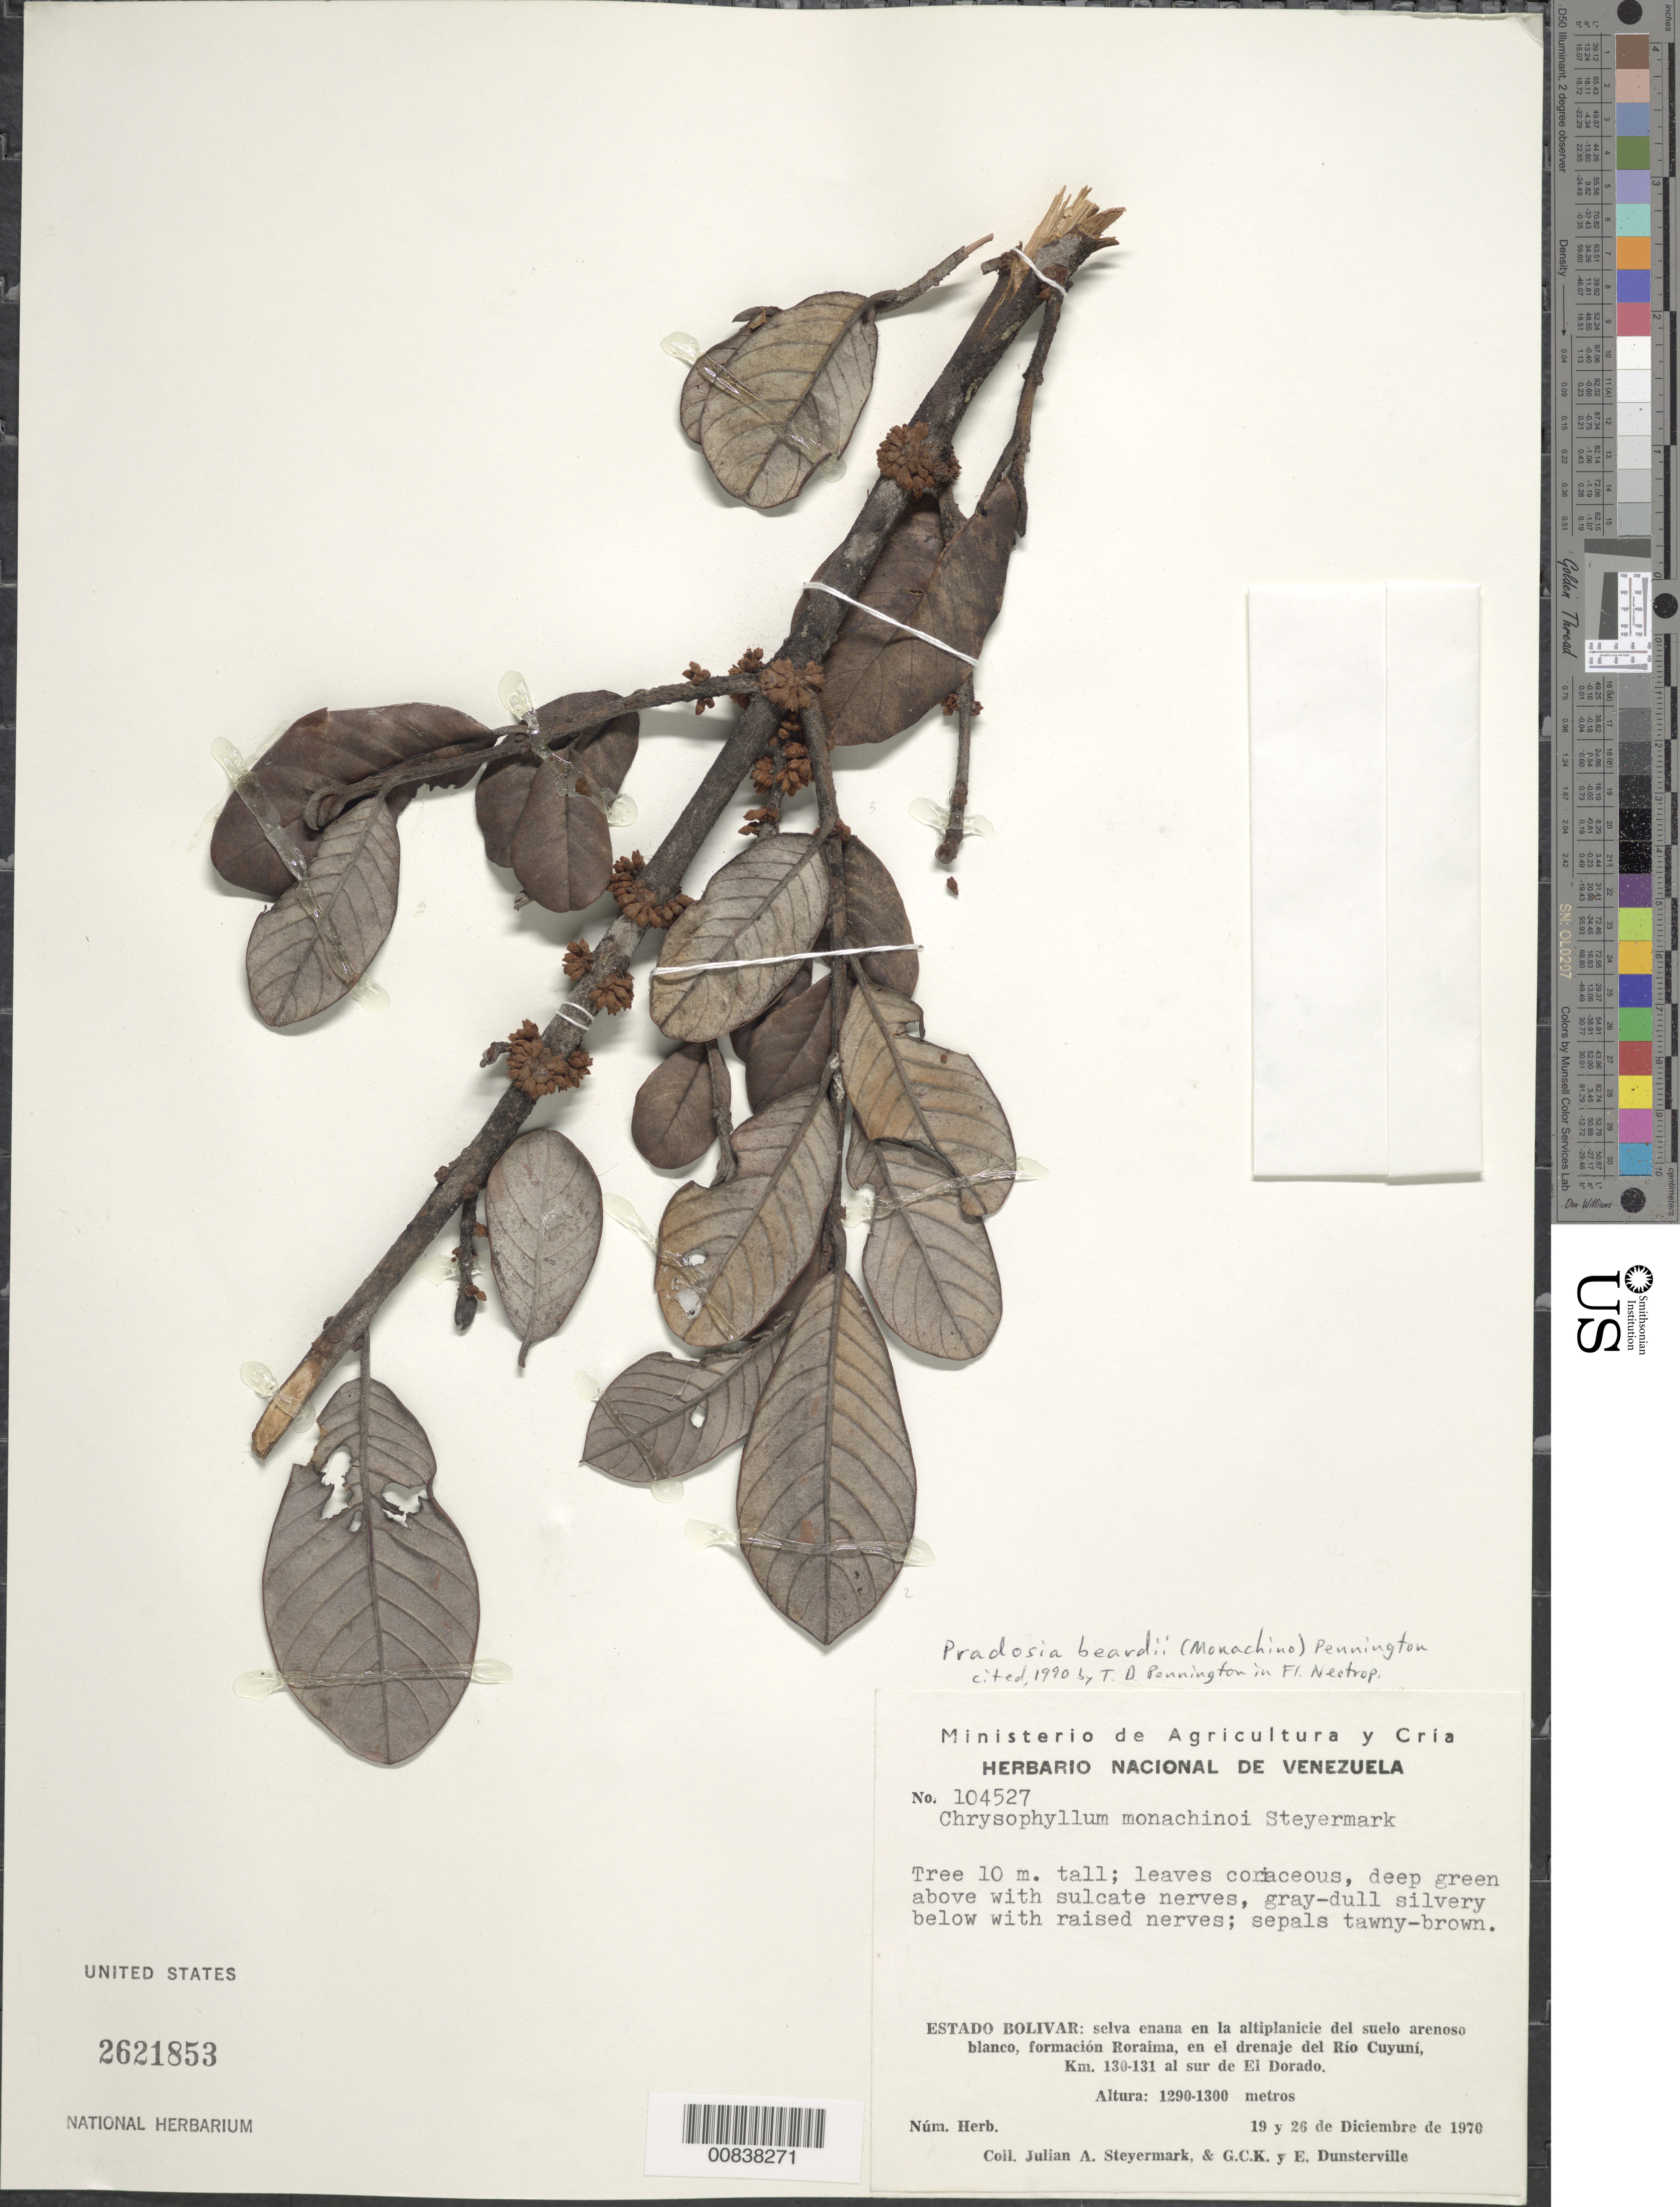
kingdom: Plantae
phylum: Tracheophyta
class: Magnoliopsida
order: Ericales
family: Sapotaceae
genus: Pradosia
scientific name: Pradosia beardii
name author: (Monach.) T.D. Penn.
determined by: Pennington, T. D., (K)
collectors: J. Steyermark, G. C. K. Dunsterville & E. Dunsterville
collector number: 104527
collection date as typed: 19-Dec-70 to 26-Dec-70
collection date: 1970-12-19/1970-12-26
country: Venezuela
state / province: Bolívar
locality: Roraima, Río Cuyuní drainage, 130-131 km S of El Dorado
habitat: Selva enana en la altiplanicie del suelo arenoso blanco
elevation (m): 1290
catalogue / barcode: US 2621853